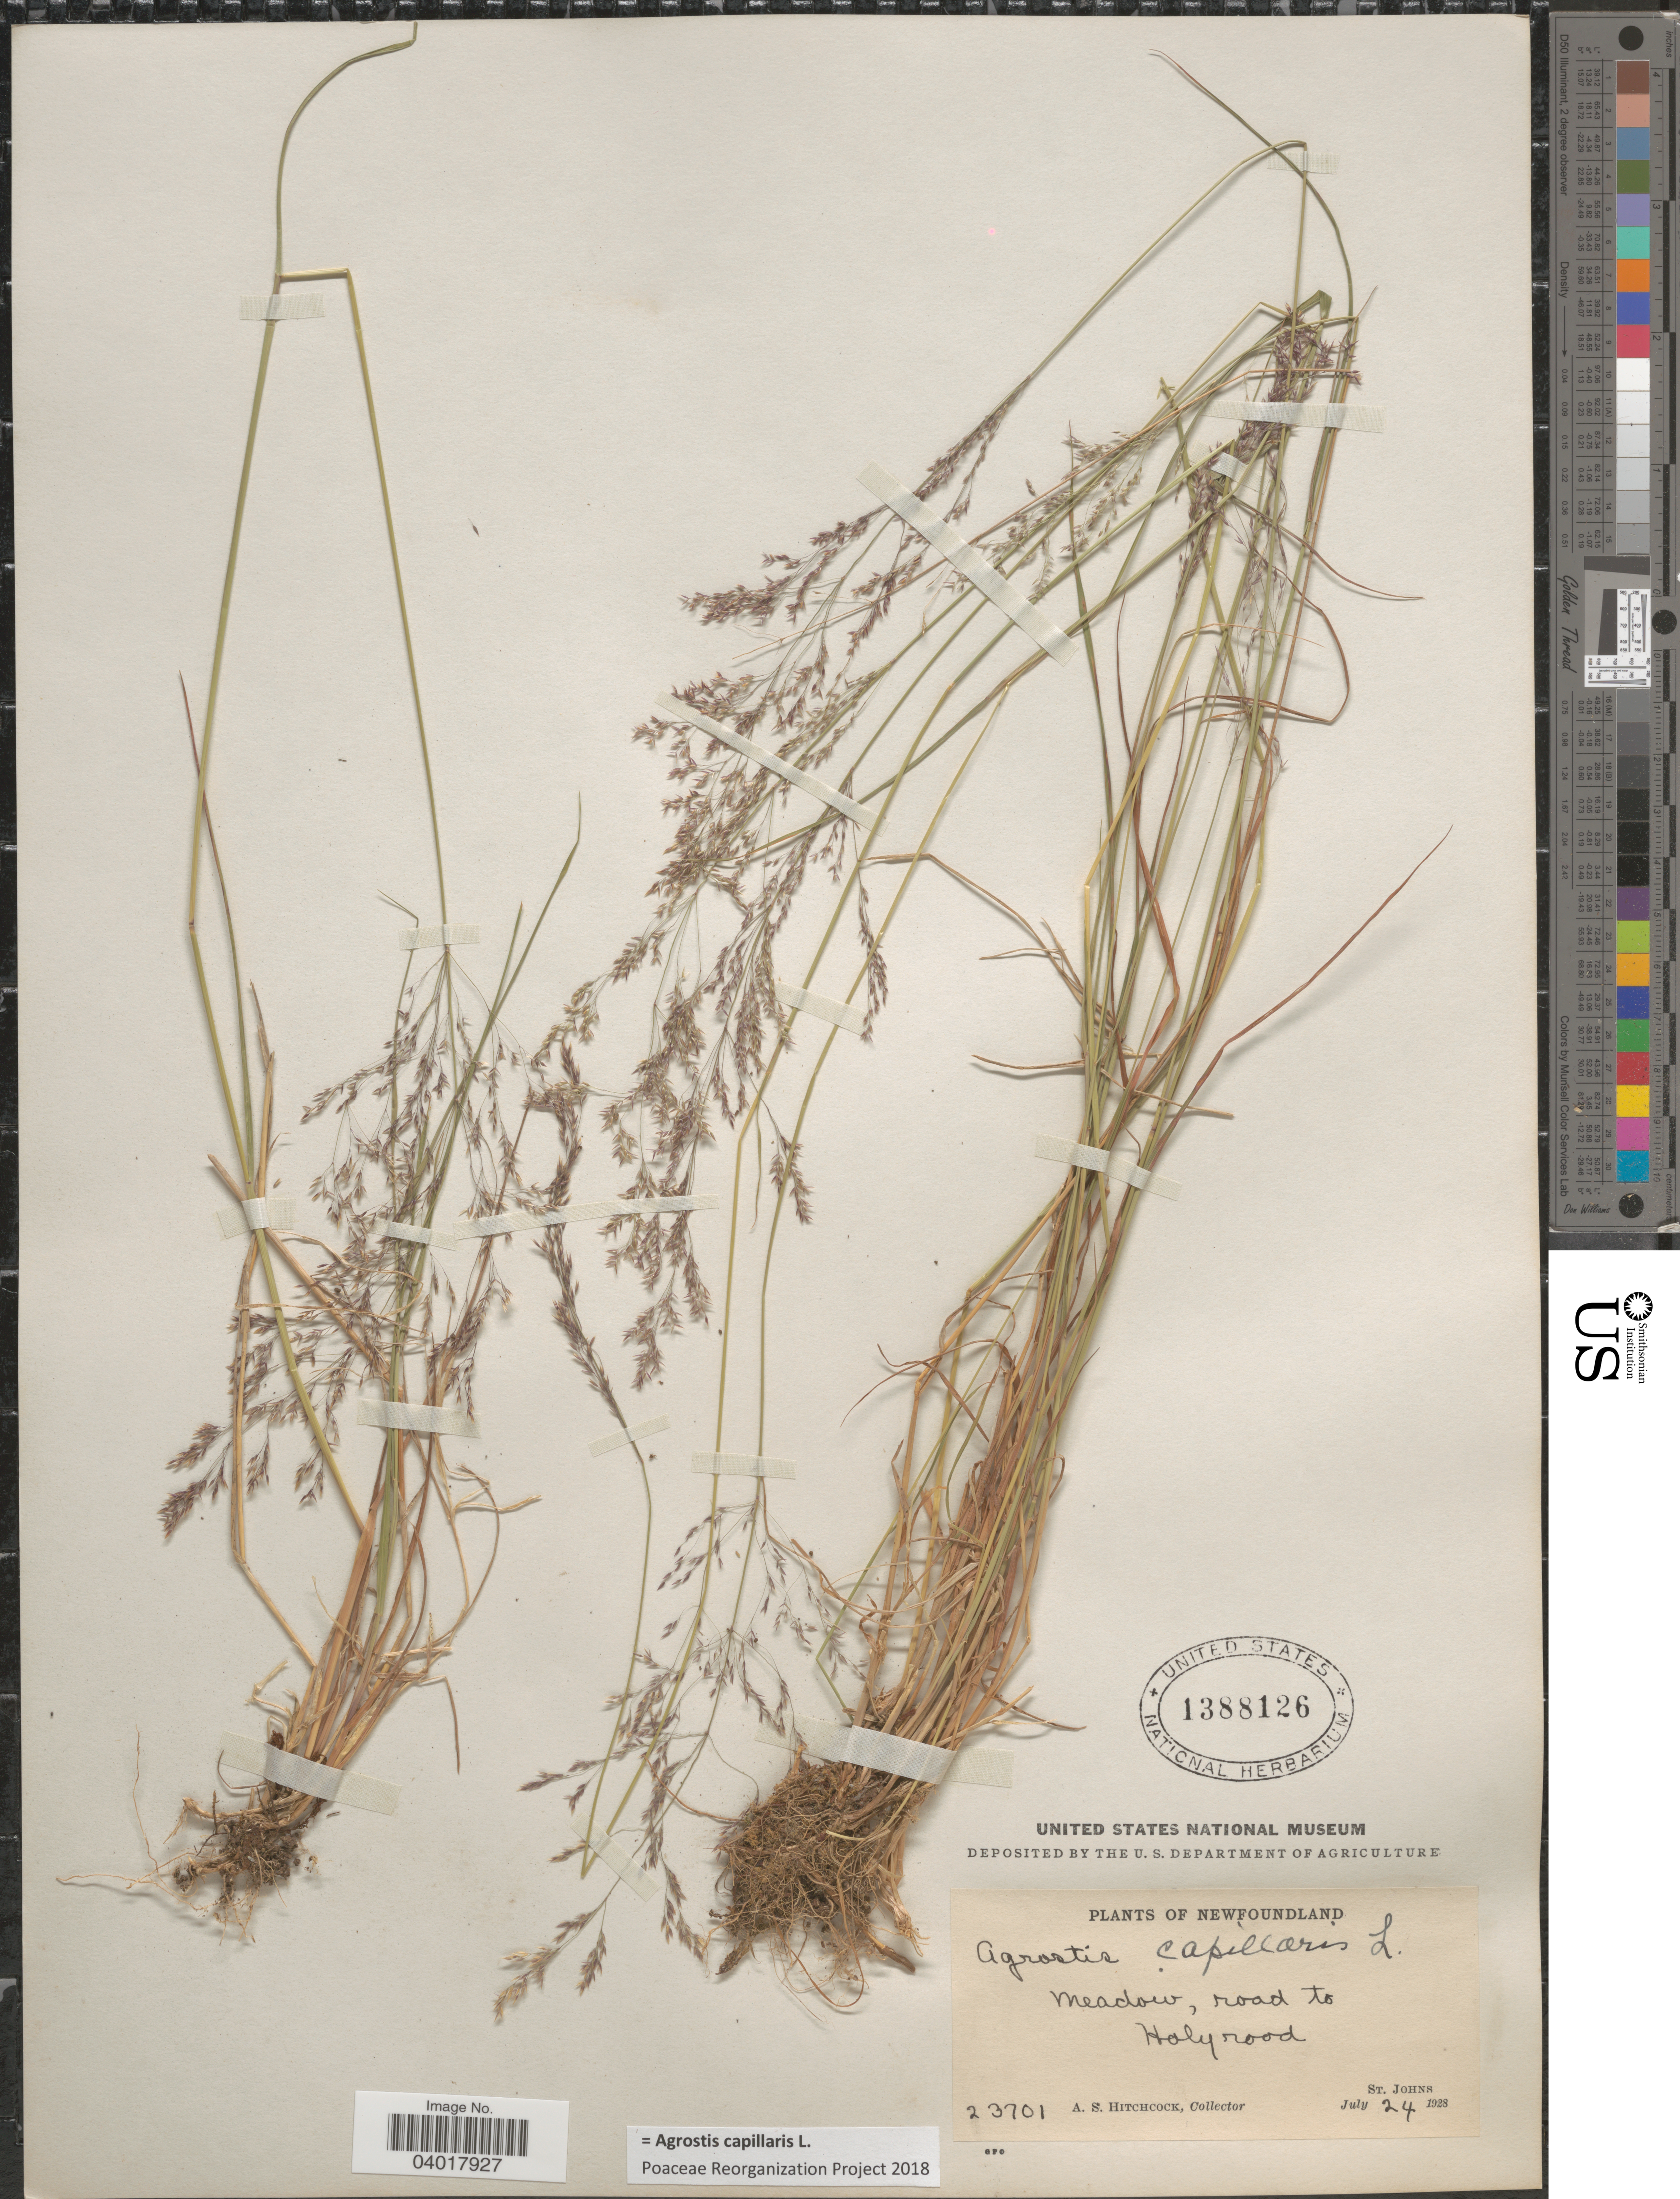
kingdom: Plantae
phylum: Tracheophyta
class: Liliopsida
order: Poales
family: Poaceae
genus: Agrostis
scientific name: Agrostis capillaris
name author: L.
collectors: A. S. Hitchcock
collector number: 23701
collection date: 1928-07-24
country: Canada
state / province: Newfoundland and Labrador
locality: Meadow, road to Holyrood. St. Johns.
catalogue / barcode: US 1388126